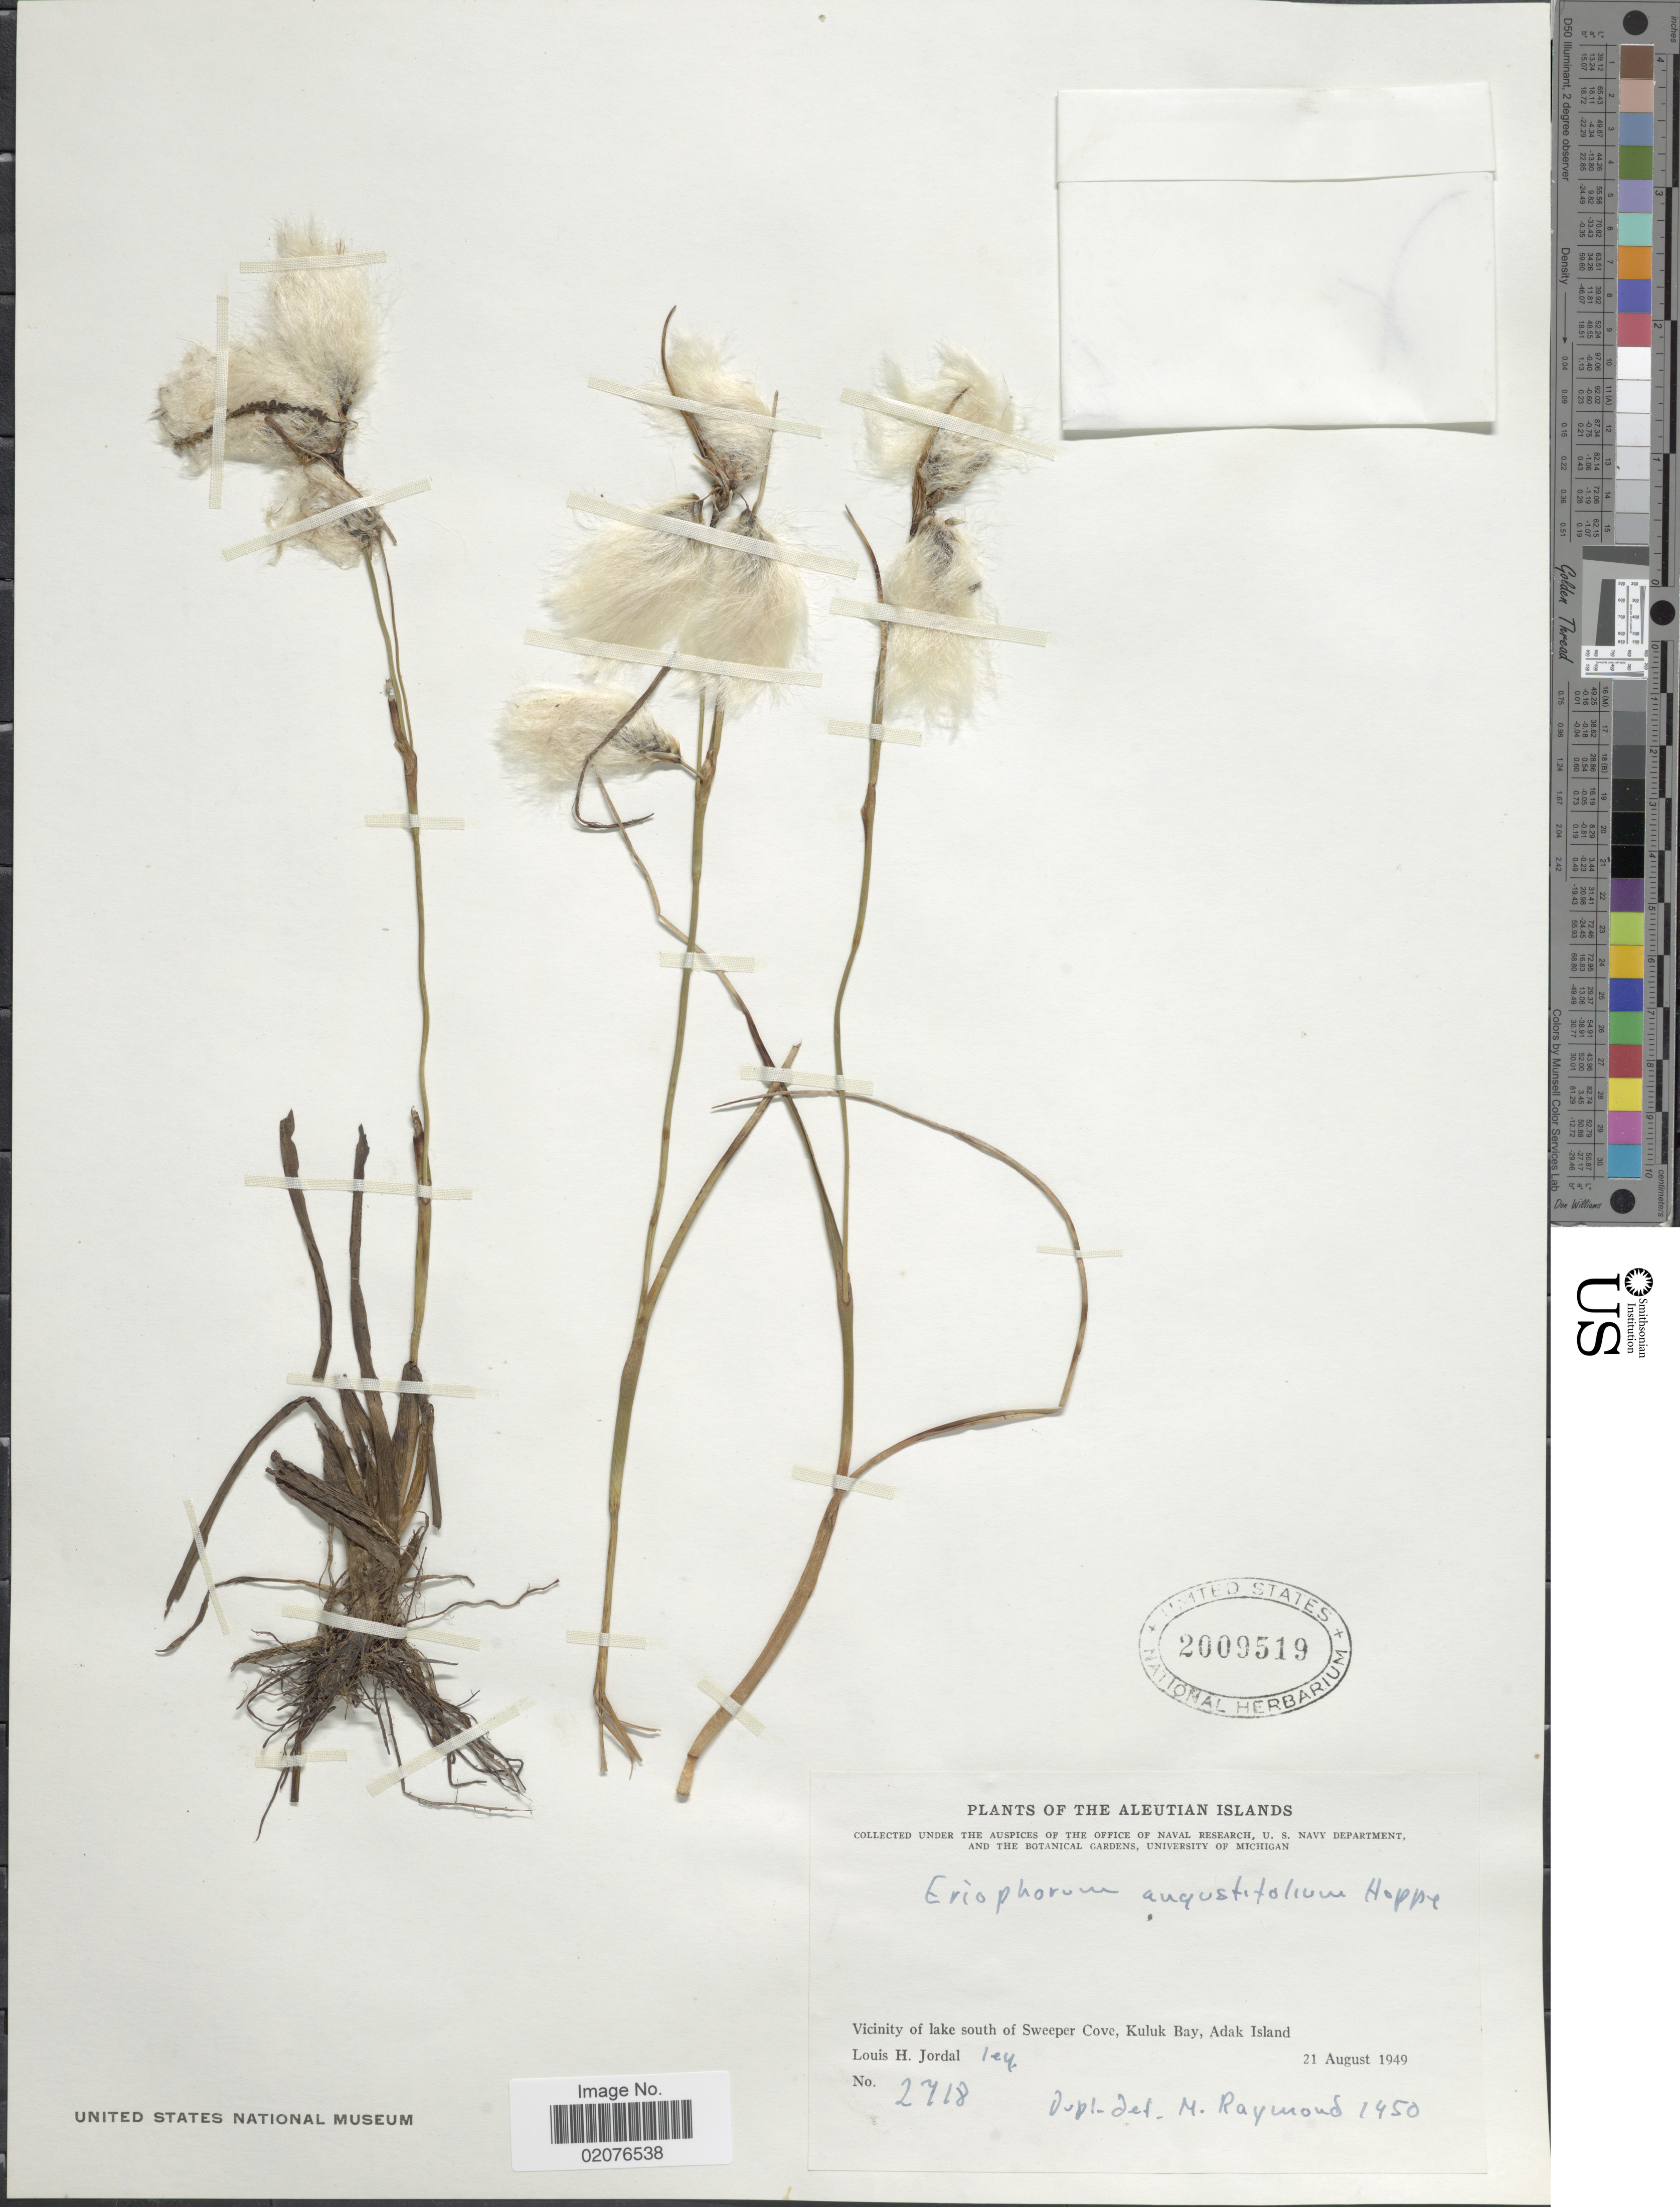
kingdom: Plantae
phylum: Tracheophyta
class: Liliopsida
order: Poales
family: Cyperaceae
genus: Eriophorum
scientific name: Eriophorum angustifolium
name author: Honck.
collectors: L. Jordal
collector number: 2718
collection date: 1949-08-21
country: United States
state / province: Alaska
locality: The Aleutian Islands, Vicinity of lake south of Sweeper Cove, Kuluk Bay, Adak Island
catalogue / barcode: US 2009519